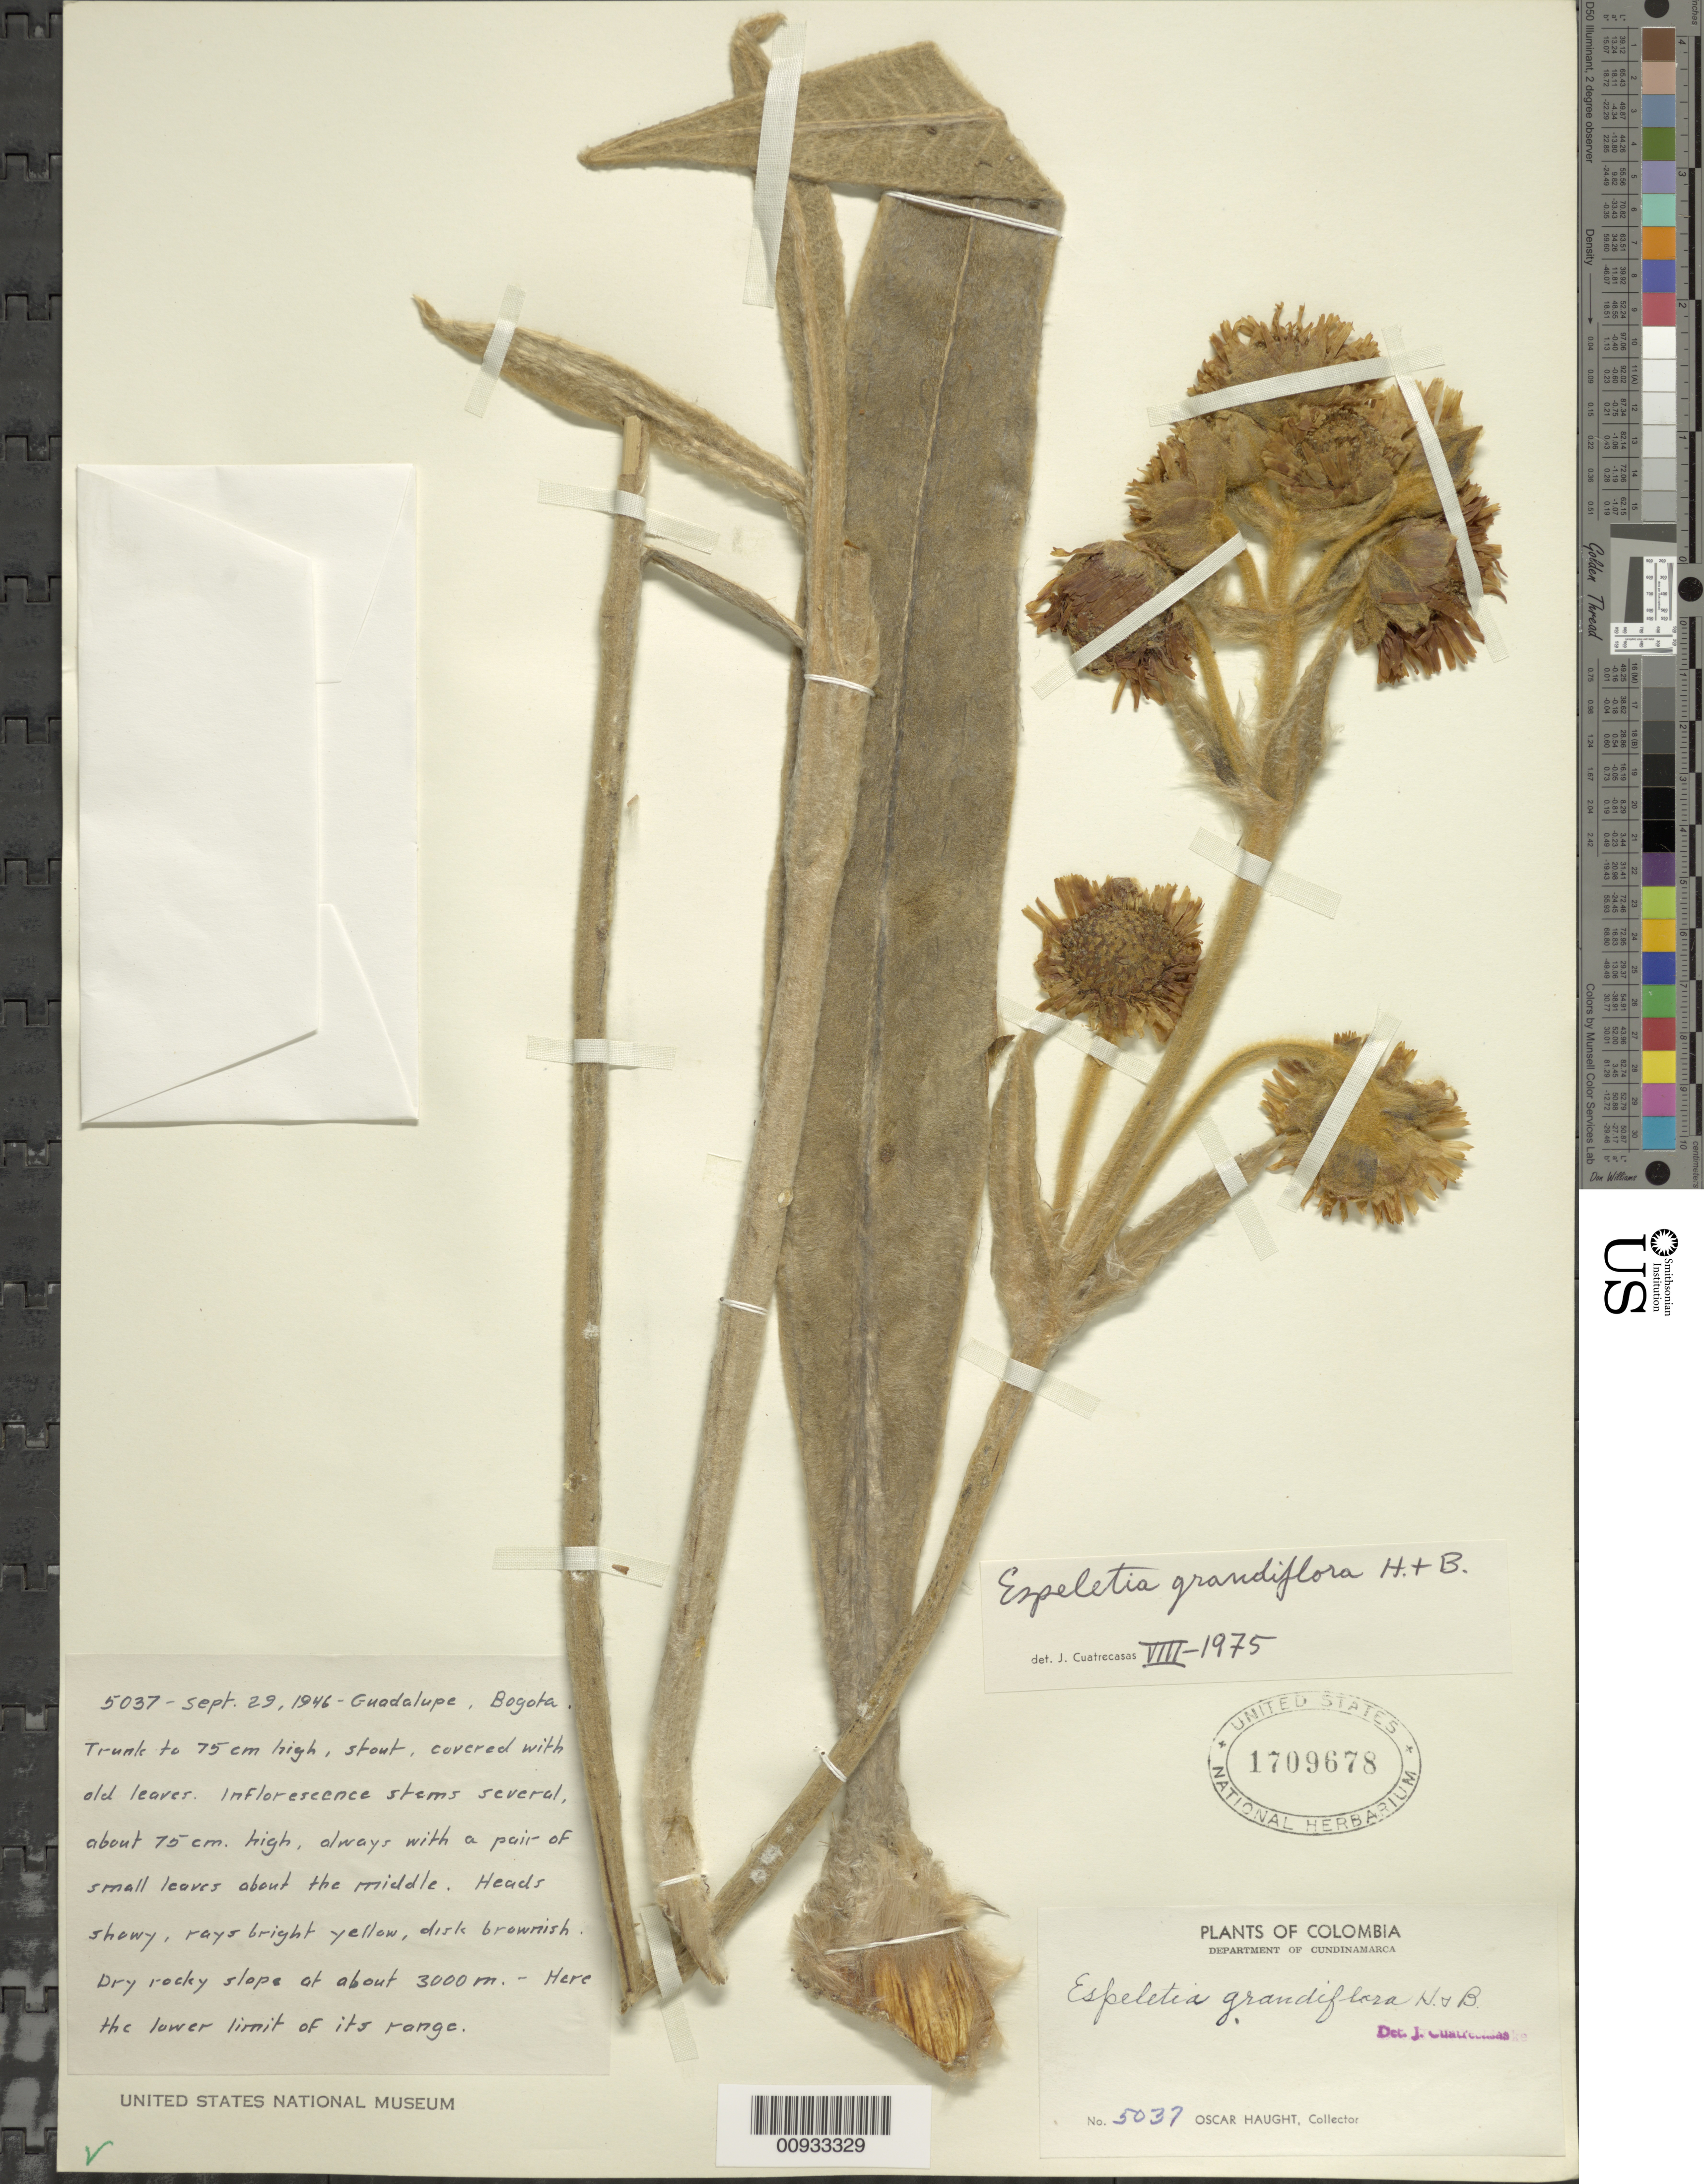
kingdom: Plantae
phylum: Tracheophyta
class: Magnoliopsida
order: Asterales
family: Asteraceae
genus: Espeletia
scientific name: Espeletia grandiflora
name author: Humb. & Bonpl.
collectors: O. Haught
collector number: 5037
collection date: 1946-09-29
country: Colombia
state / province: Cundinamarca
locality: Guadalupe, Bogotá.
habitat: Dry rocky slope at about 3000 m. Here the lower limit of its range.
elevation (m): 3000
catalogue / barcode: US 1709678